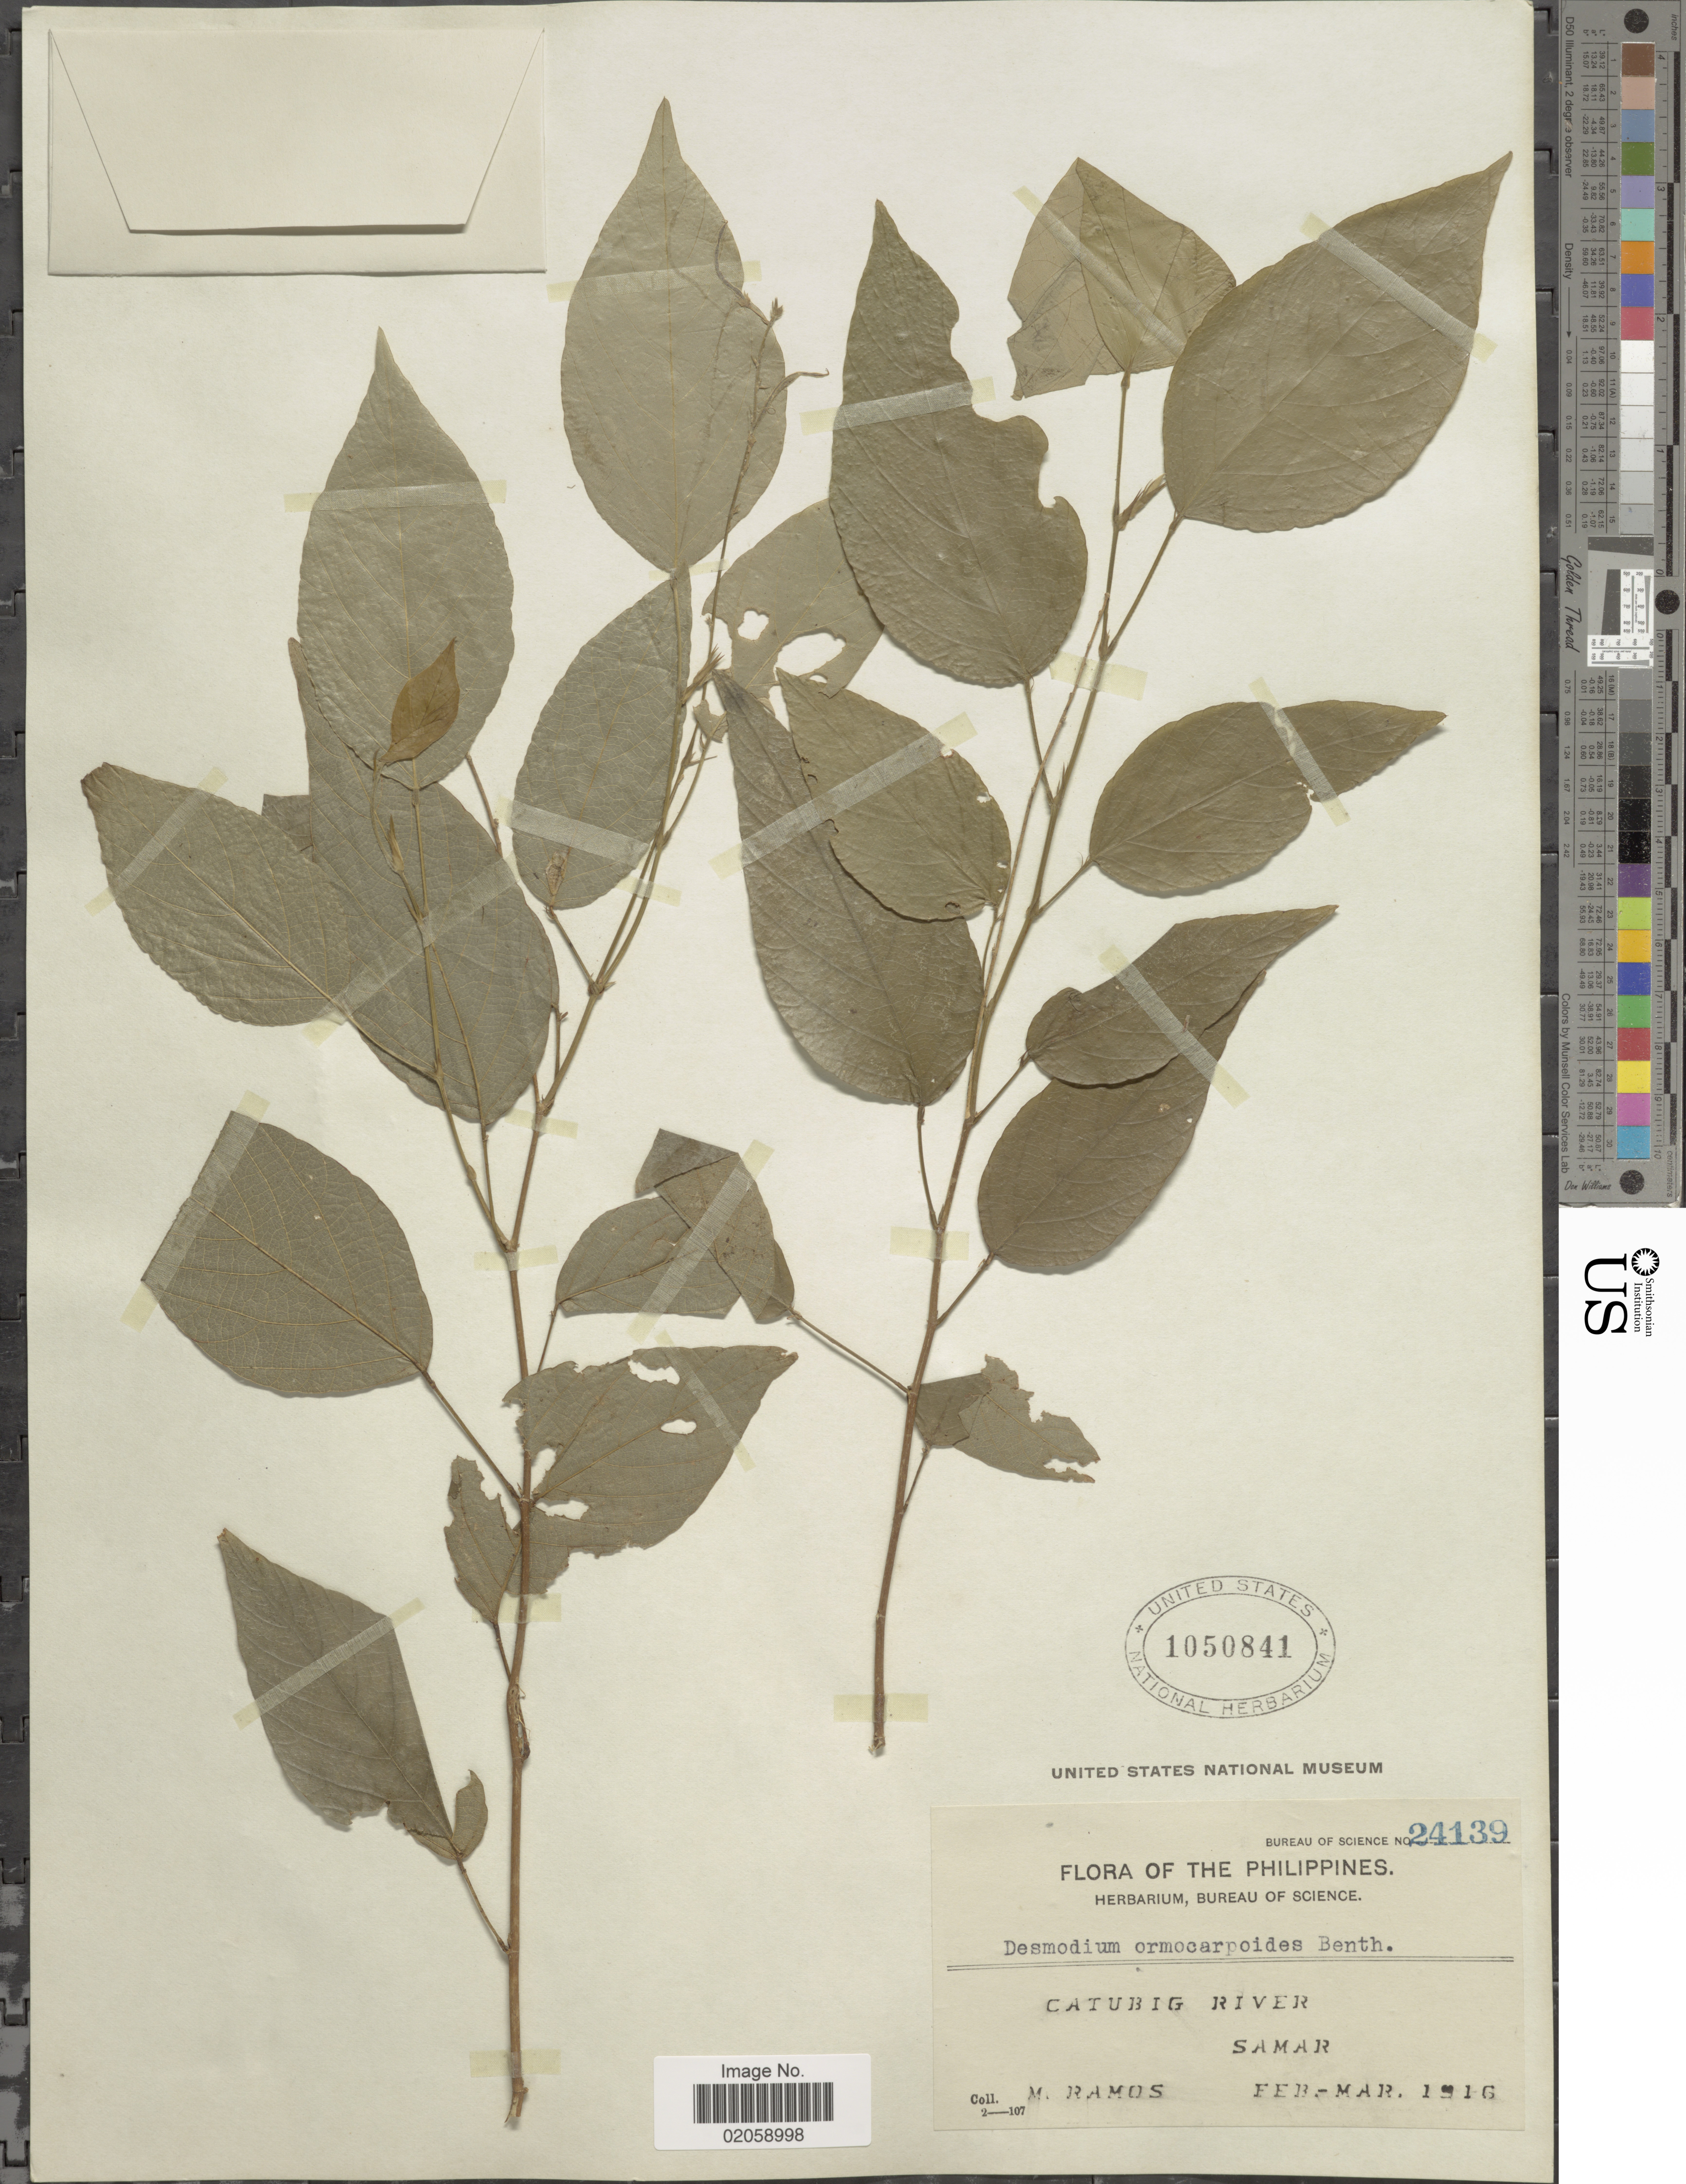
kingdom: Plantae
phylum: Tracheophyta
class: Magnoliopsida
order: Fabales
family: Fabaceae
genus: Hanslia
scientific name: Hanslia ormocarpoides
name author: (DC.) H. Ohashi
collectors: M. Ramos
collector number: Bureau of Science 24139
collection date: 1916-02/1916-03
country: Philippines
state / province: Eastern Visayas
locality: Catubig River. Samar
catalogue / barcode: US 1050841